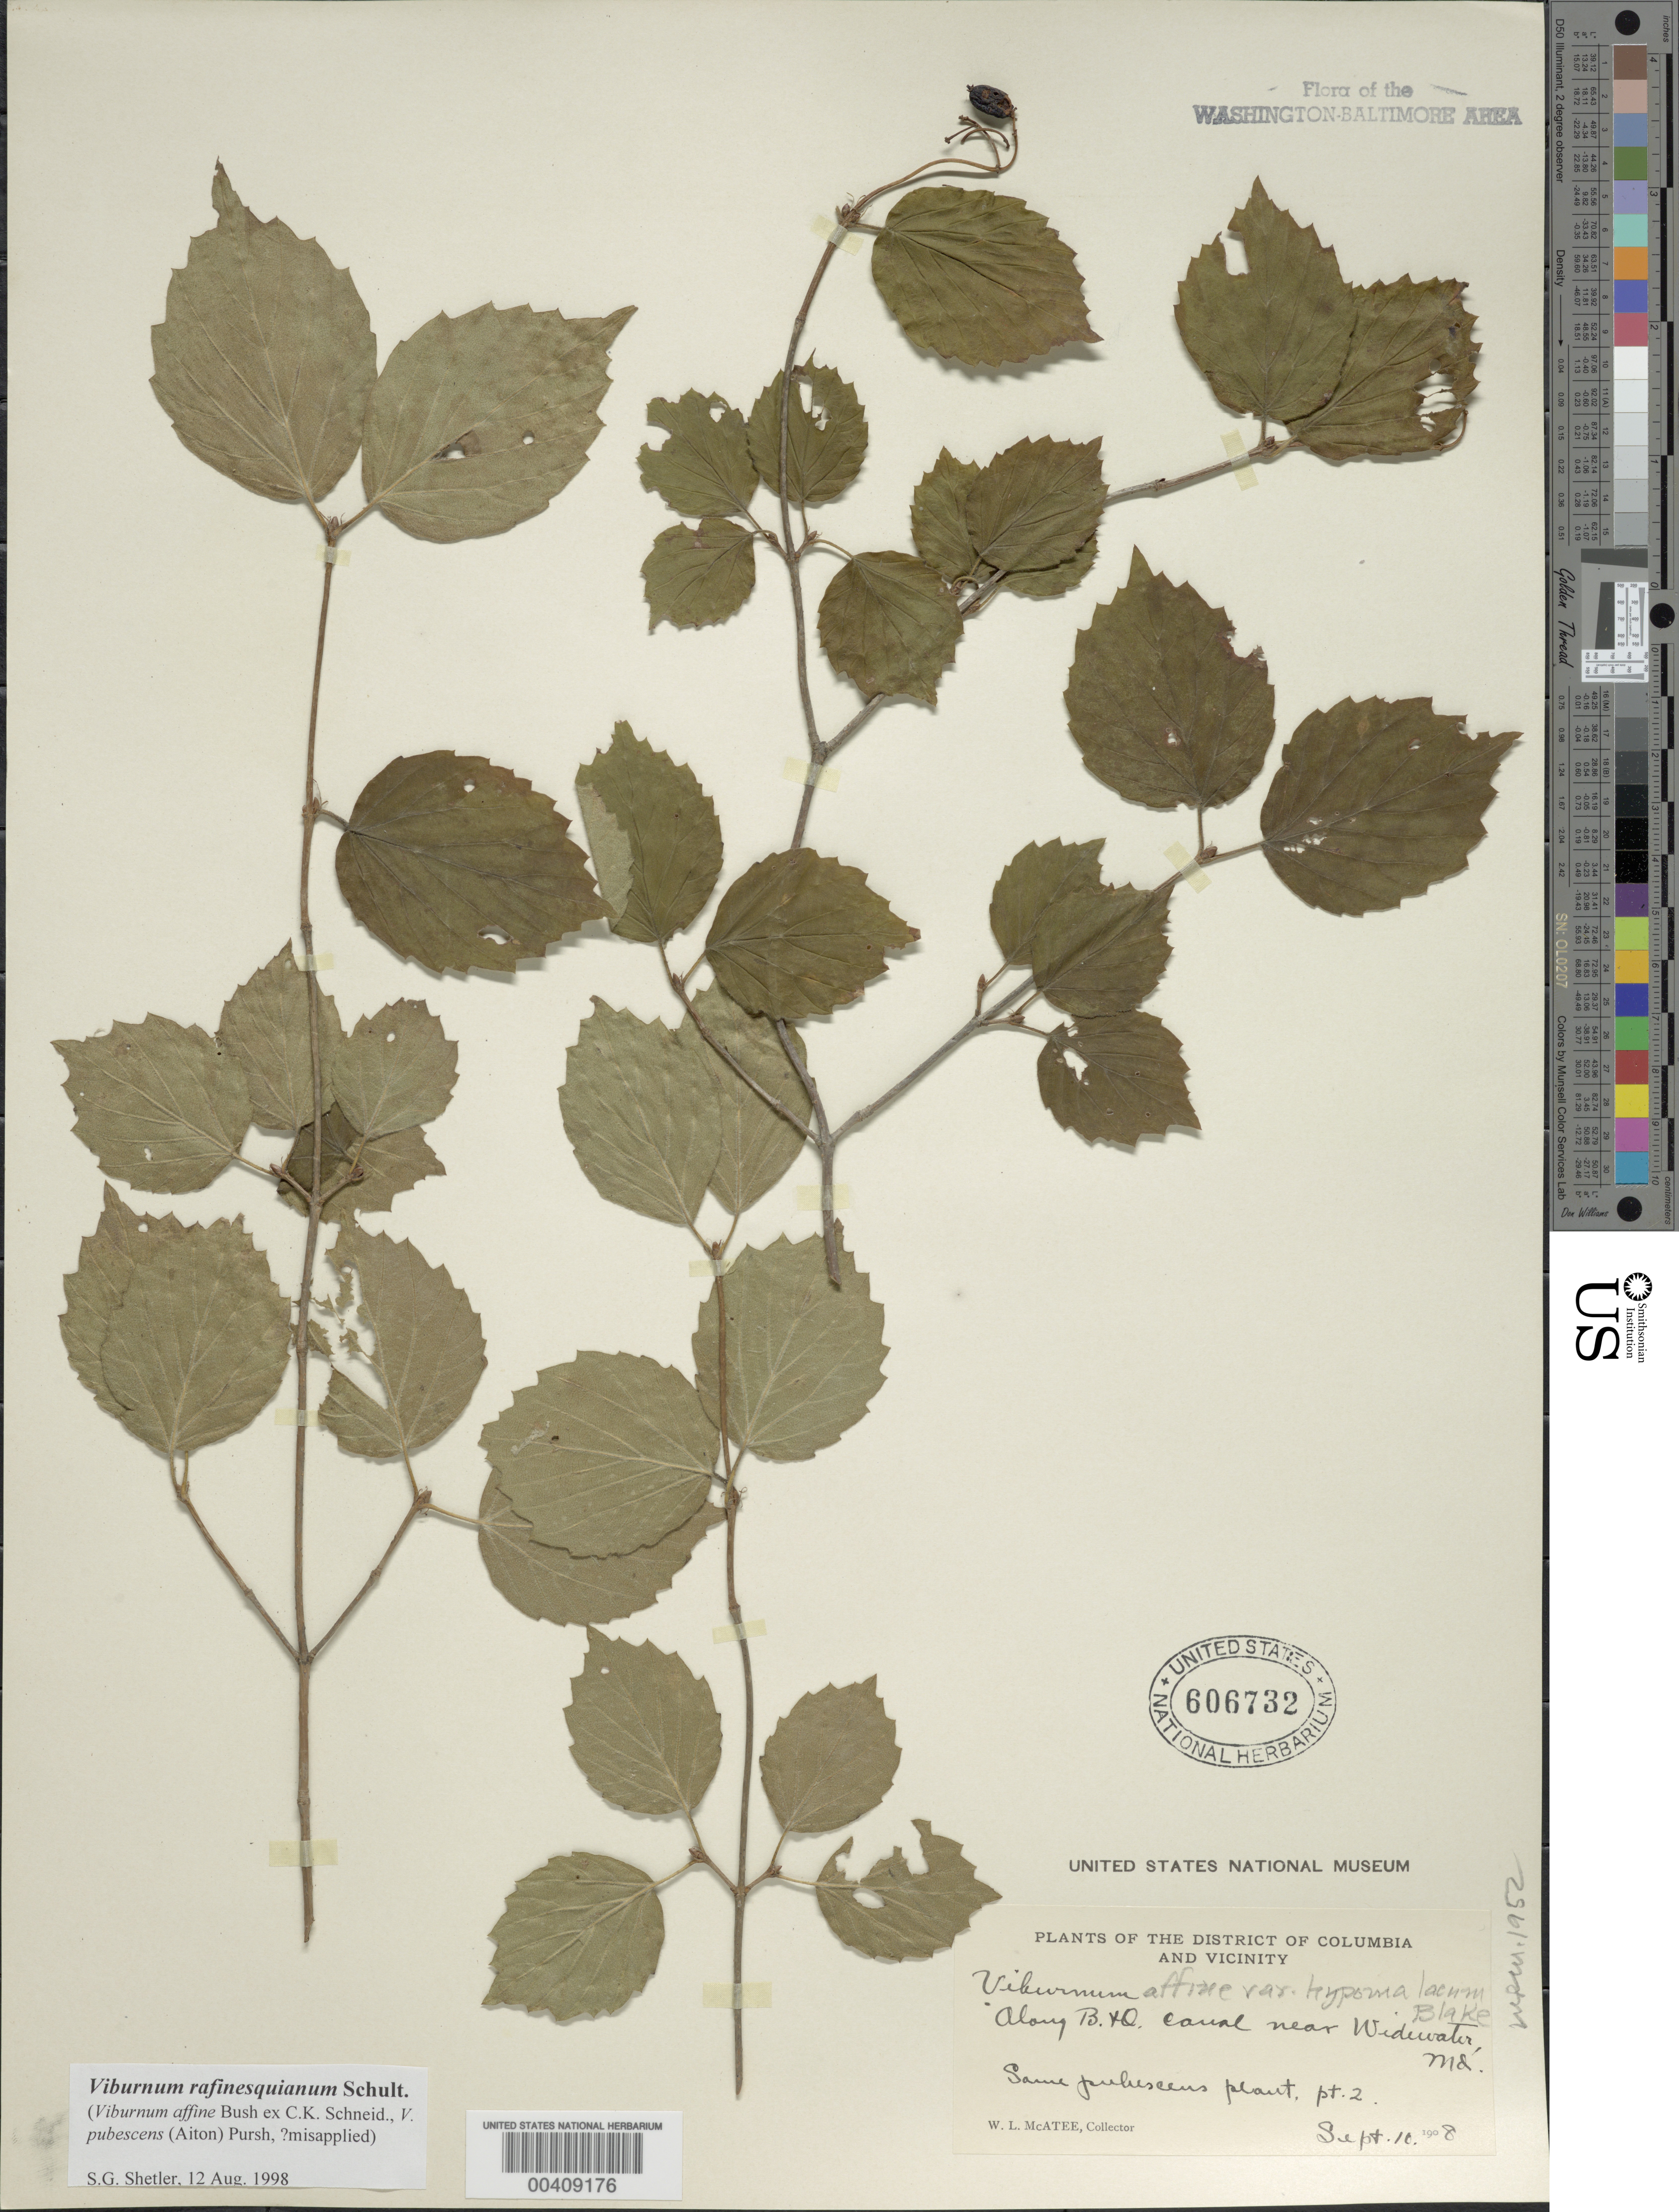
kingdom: Plantae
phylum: Tracheophyta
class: Magnoliopsida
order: Dipsacales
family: Viburnaceae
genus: Viburnum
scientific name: Viburnum rafinesqueanum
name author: Schult.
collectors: W. McAtee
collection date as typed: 10 Sep 1908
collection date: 1908-09-10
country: United States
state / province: Maryland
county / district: Montgomery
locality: Widewater, C. & O. Canal C. & O. Canal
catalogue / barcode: US 606732